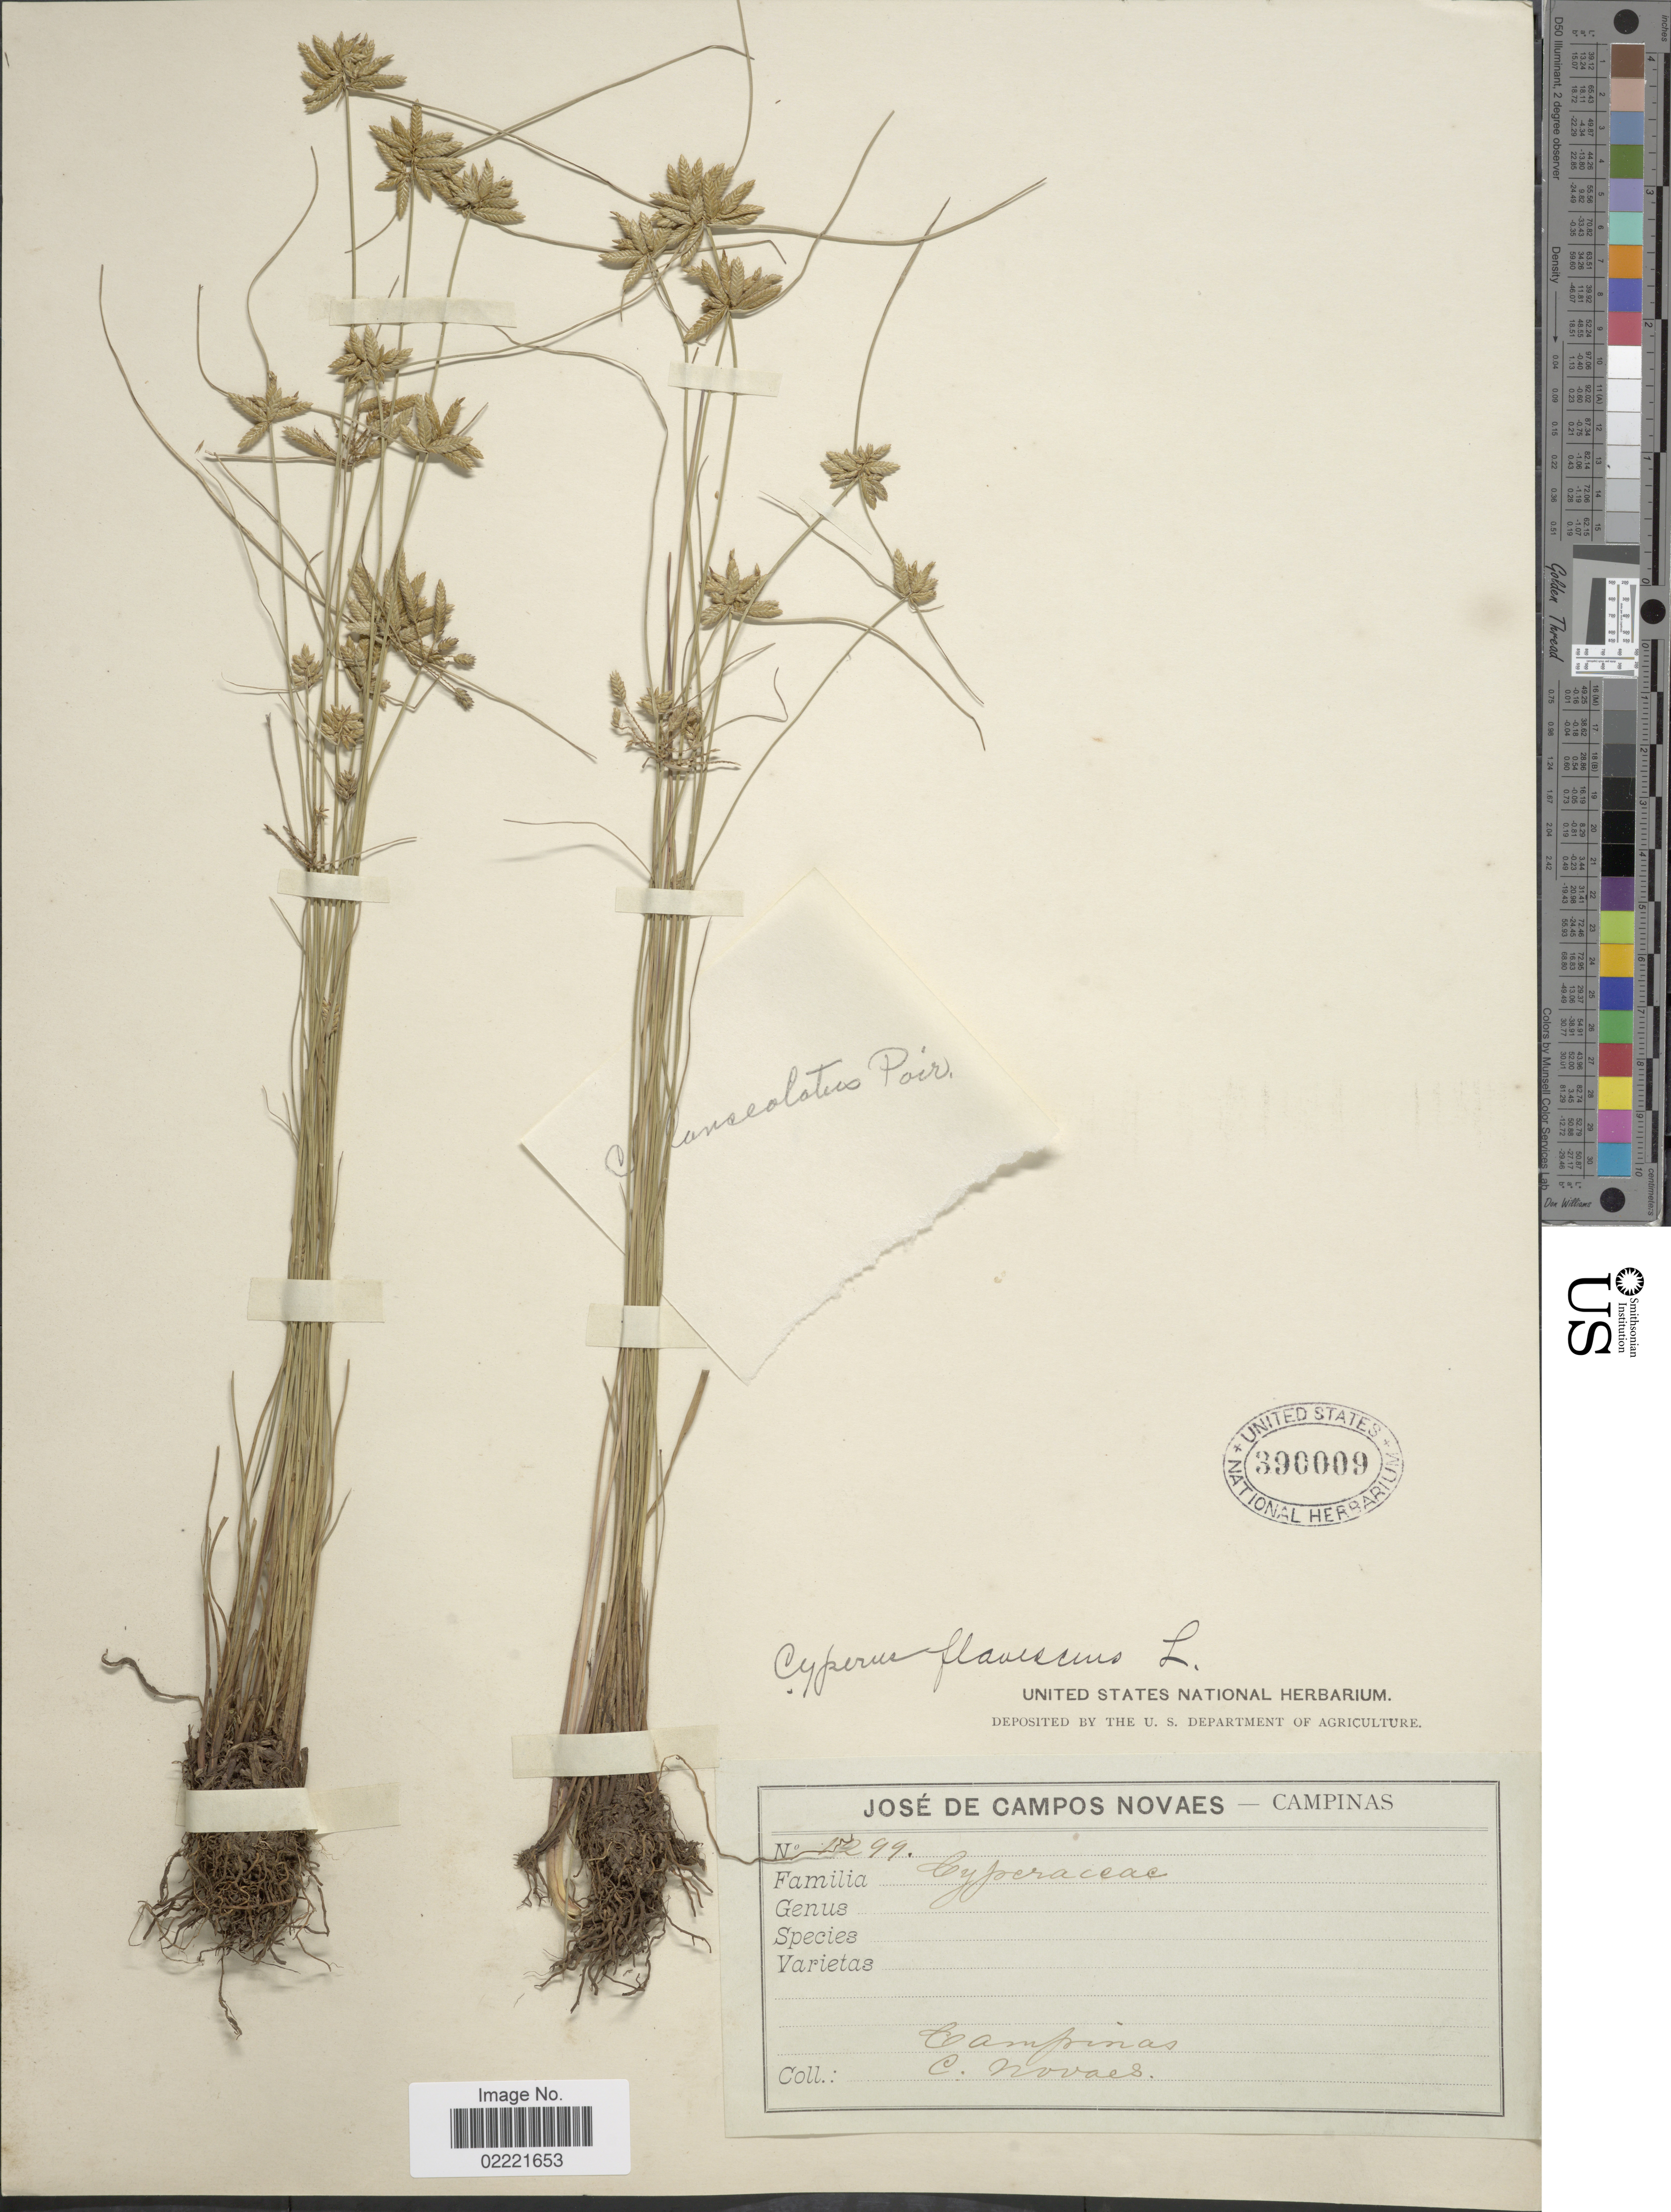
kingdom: Plantae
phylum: Tracheophyta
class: Liliopsida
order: Poales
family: Cyperaceae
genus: Cyperus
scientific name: Cyperus flavescens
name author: L.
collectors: J. Novães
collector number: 299*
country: Brazil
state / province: São Paulo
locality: Campinas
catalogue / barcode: US 390009